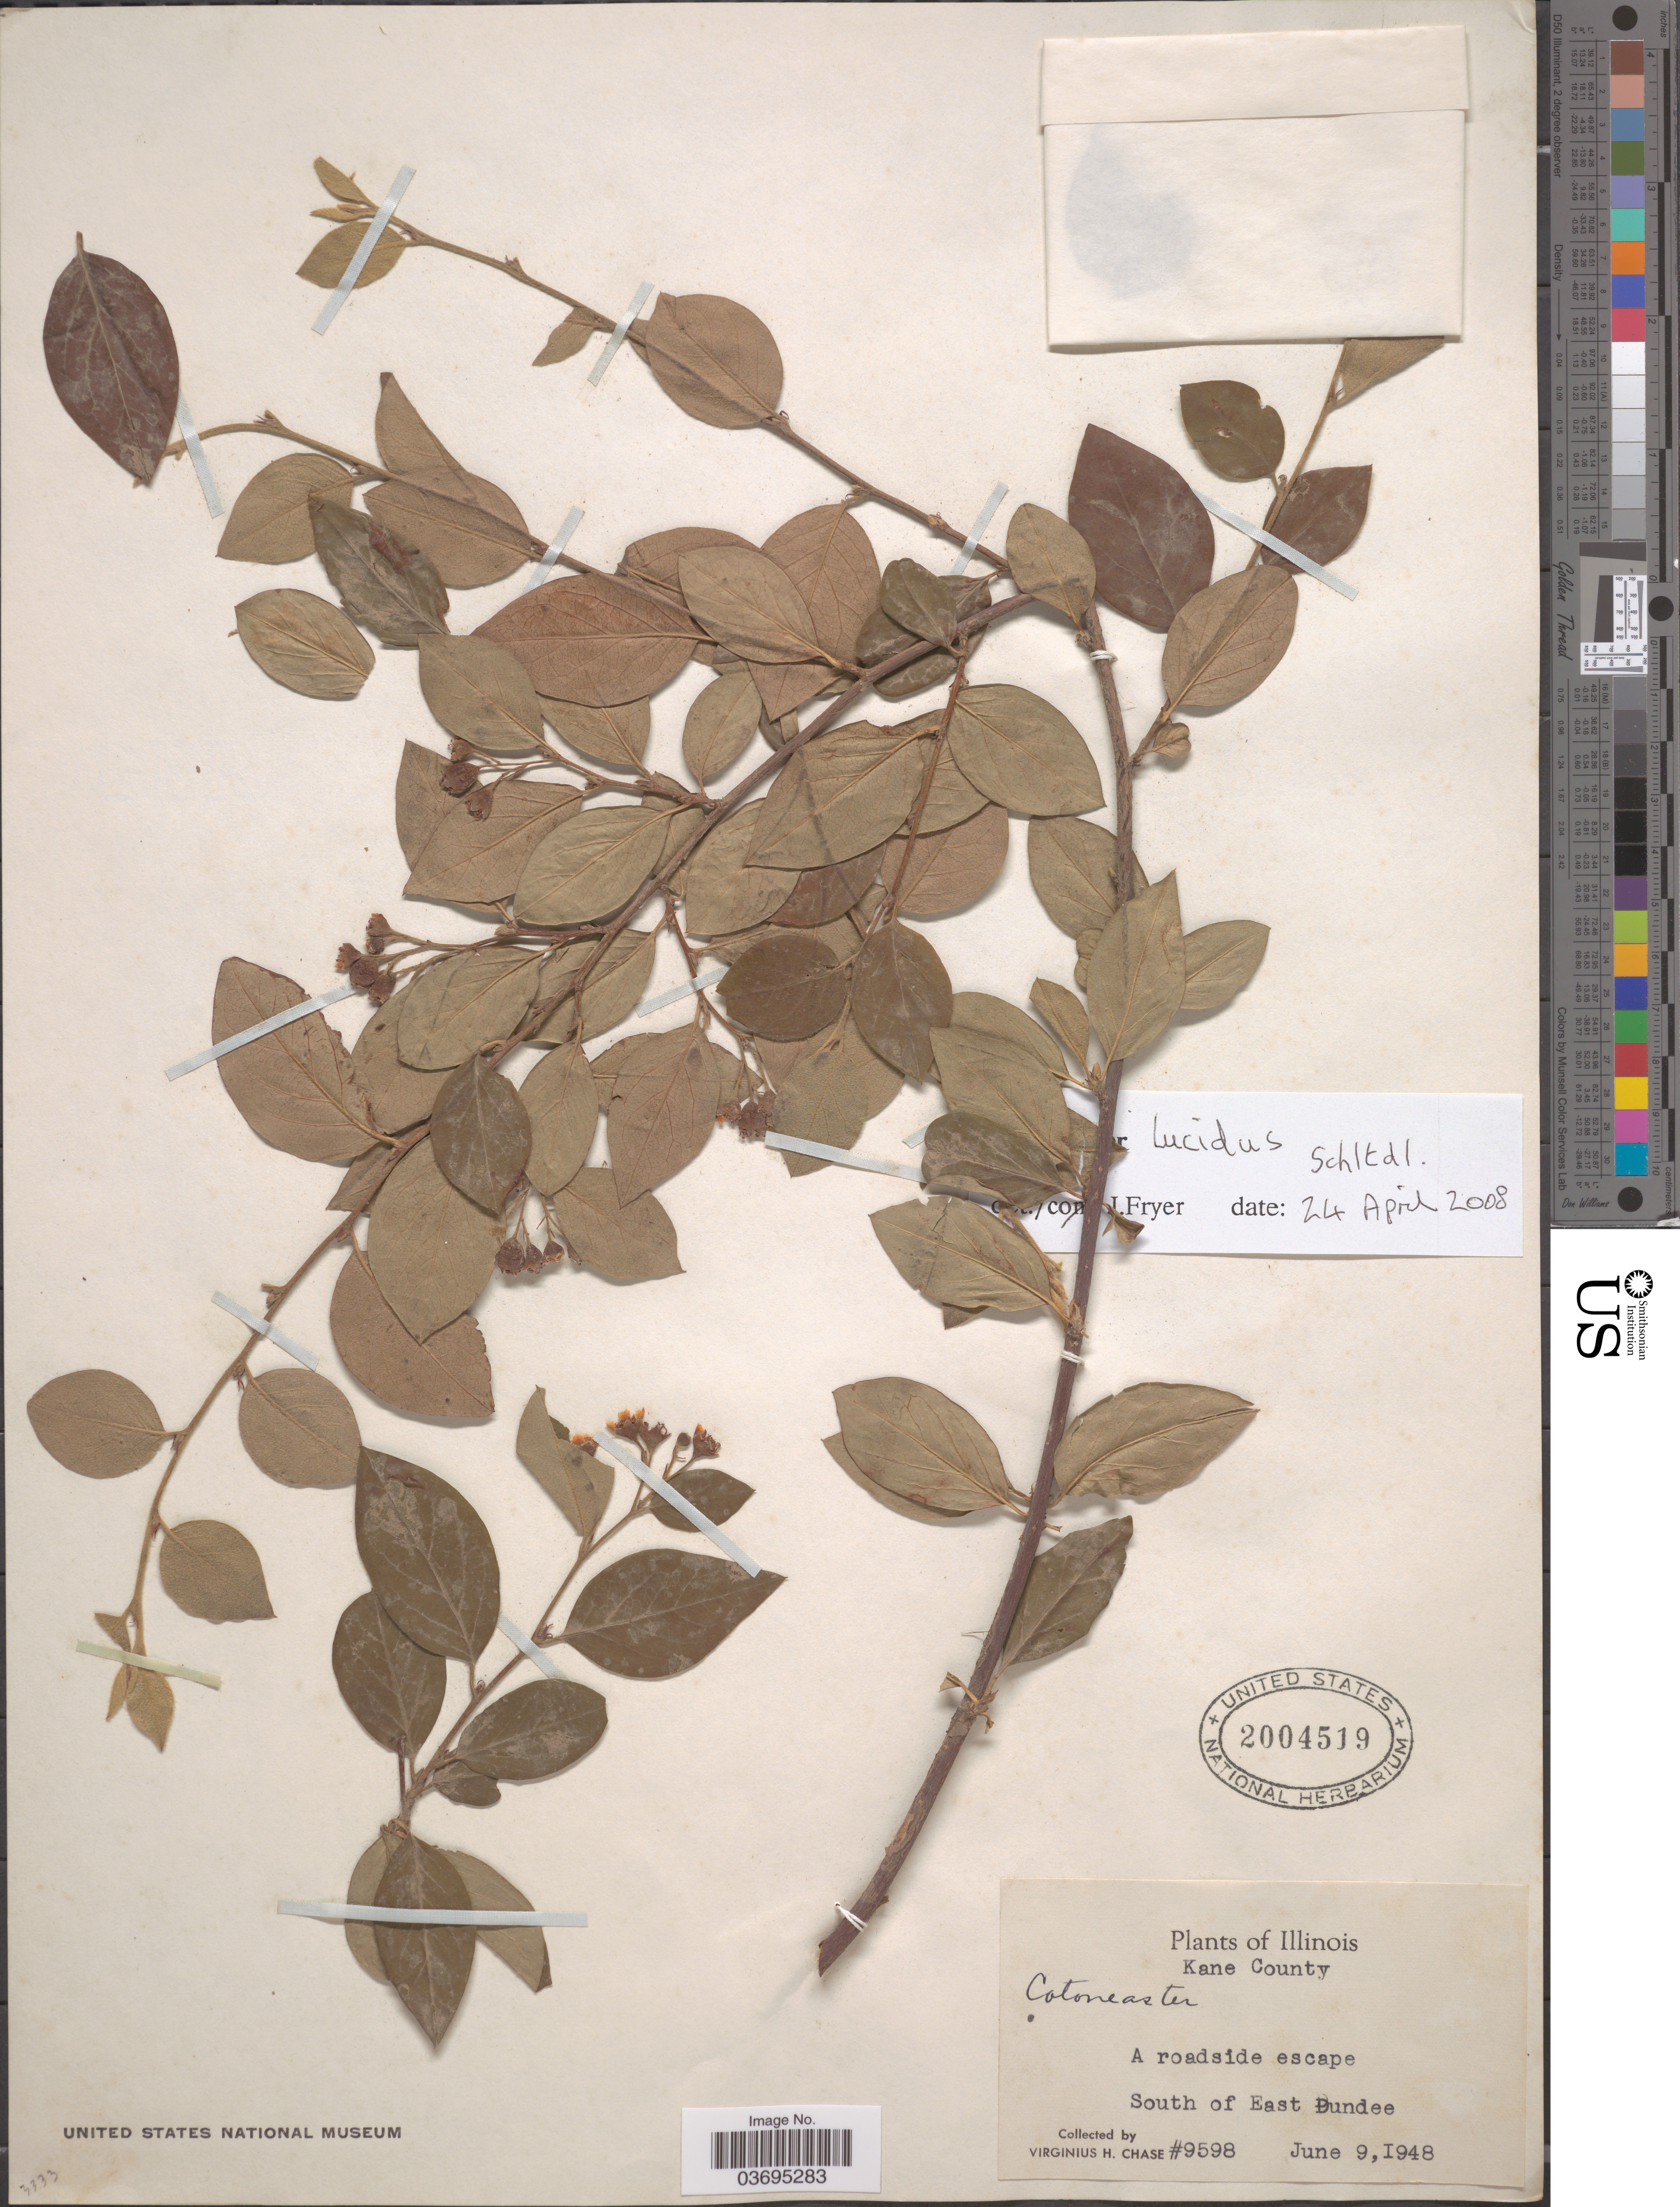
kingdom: Plantae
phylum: Tracheophyta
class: Magnoliopsida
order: Rosales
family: Rosaceae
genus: Cotoneaster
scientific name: Cotoneaster lucidus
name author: Schltdl.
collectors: V. H. Chase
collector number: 9598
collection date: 1948-06-09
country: United States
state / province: Illinois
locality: Kane County. A roadside escape. South of East Dundee.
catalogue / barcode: US 2004519